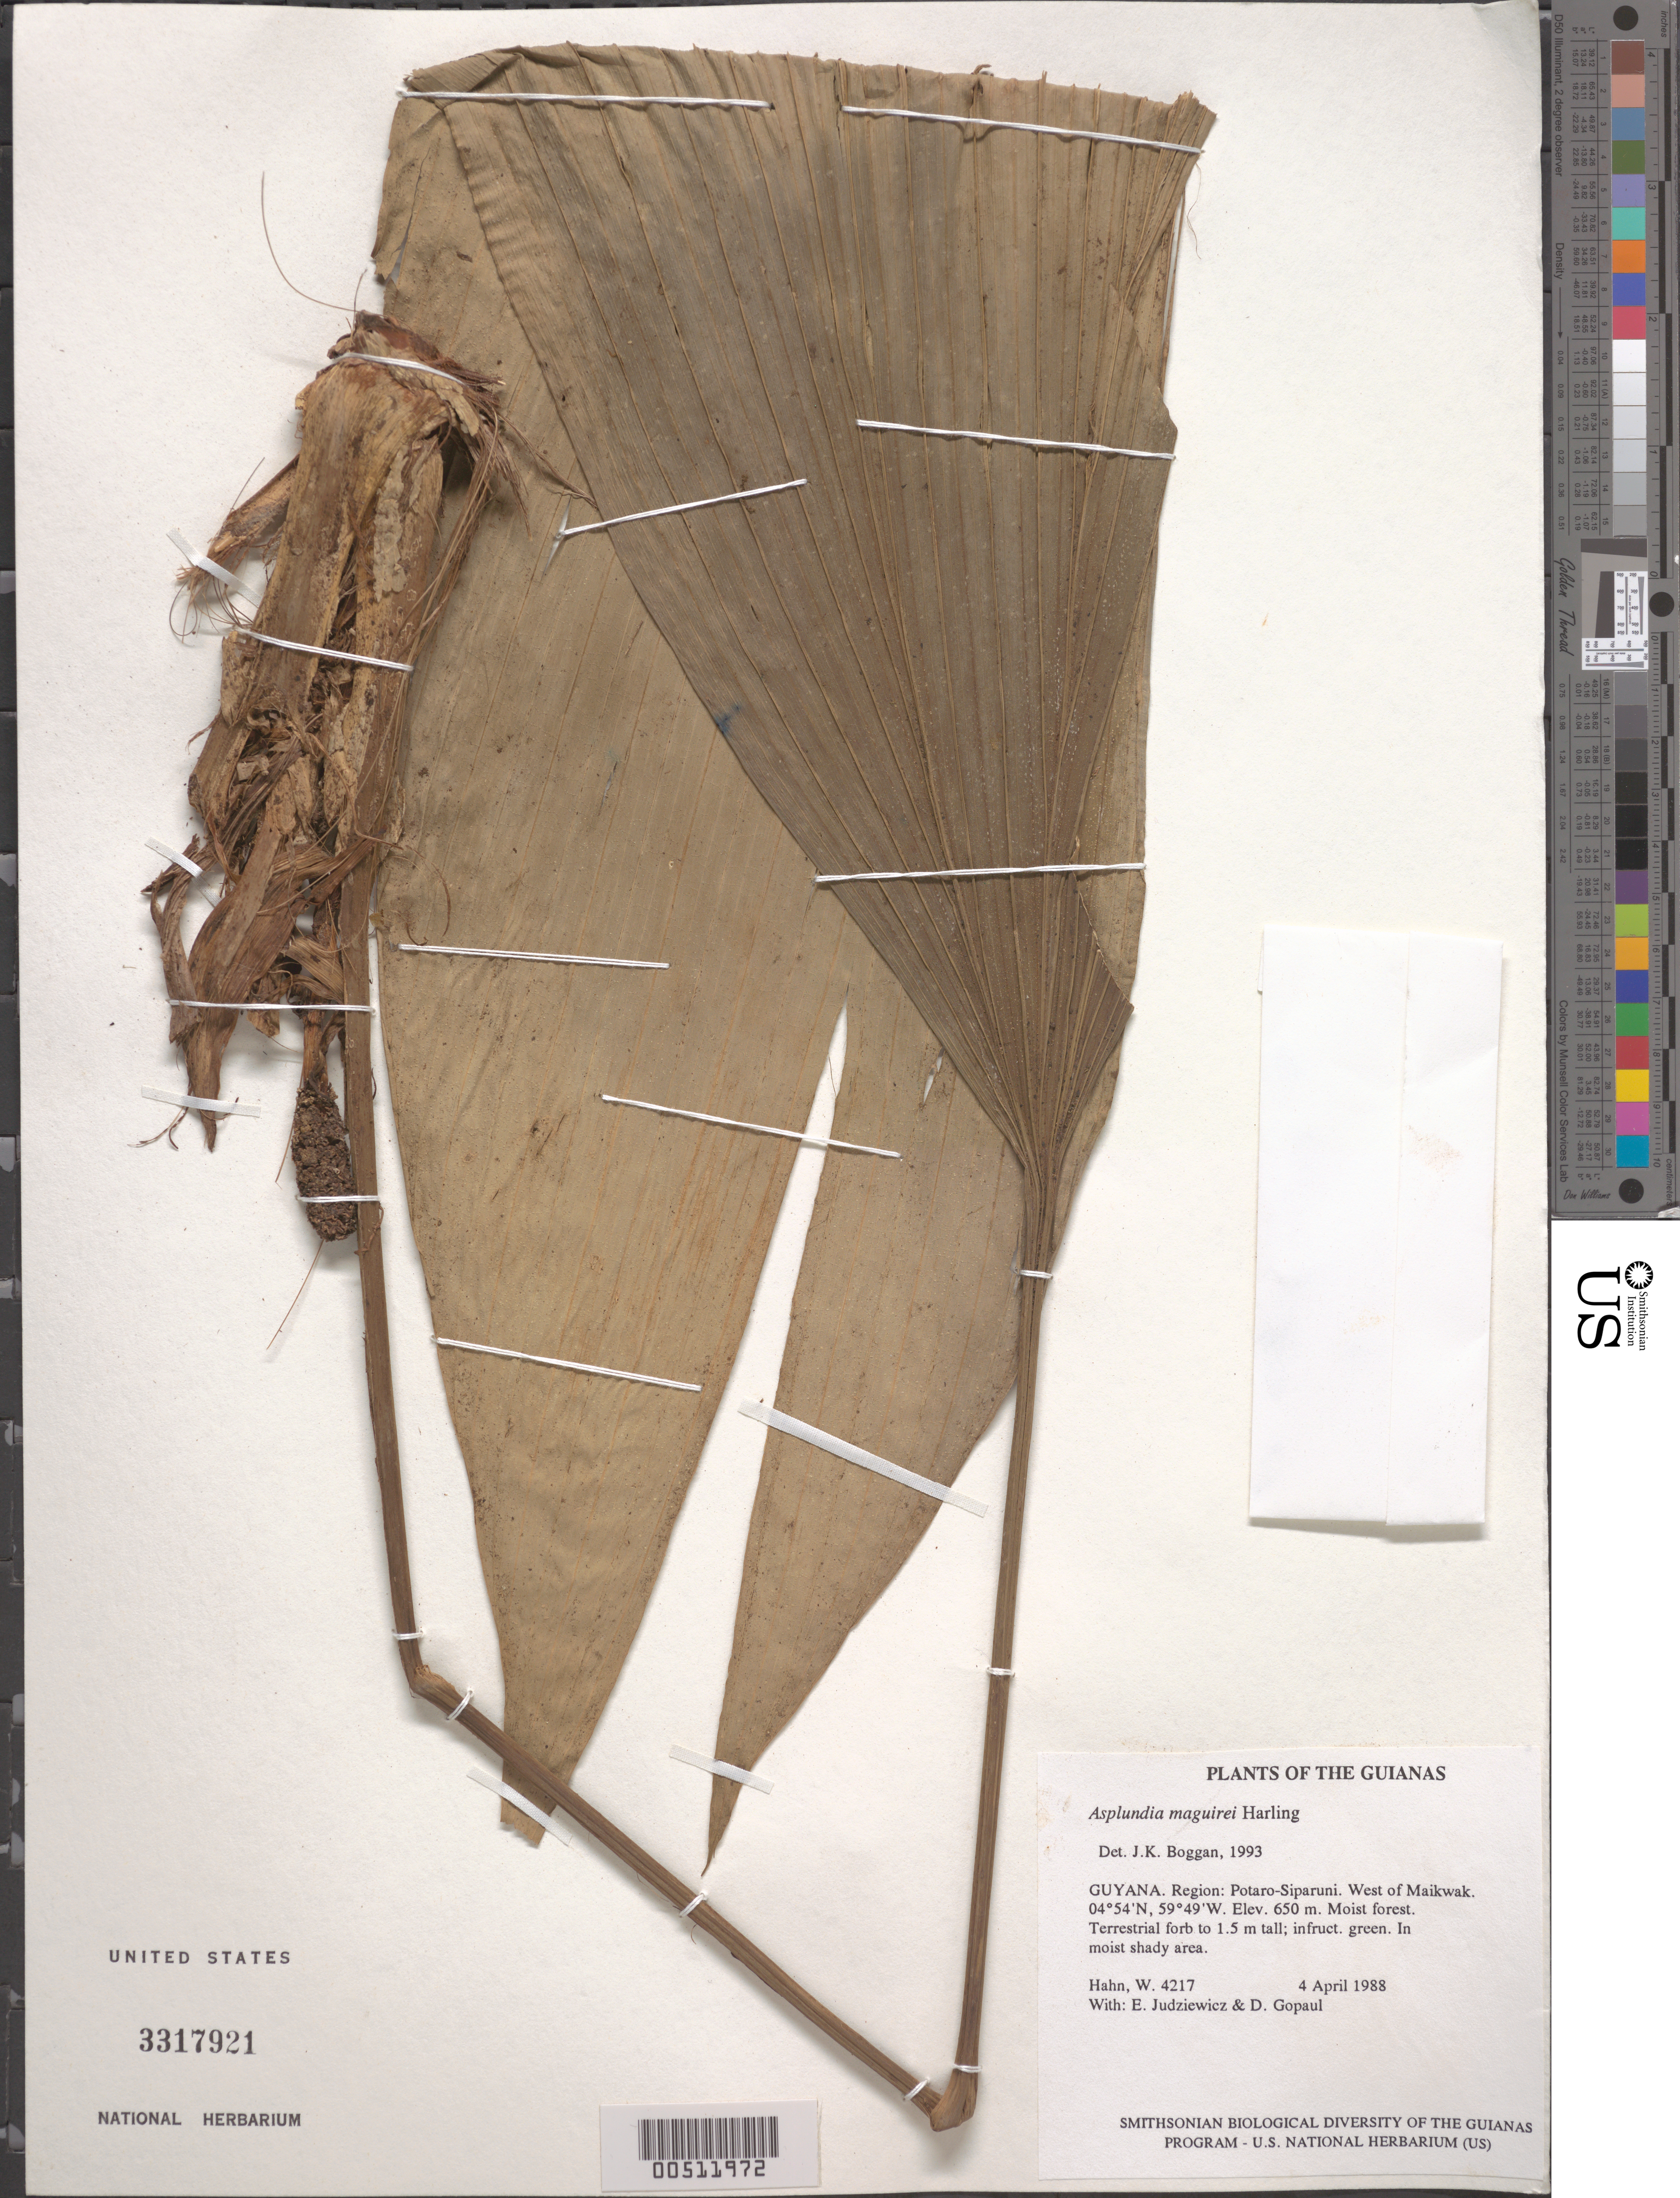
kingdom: Plantae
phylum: Tracheophyta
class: Liliopsida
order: Pandanales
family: Cyclanthaceae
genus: Asplundia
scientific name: Asplundia maguirei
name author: Harling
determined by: Boggan, J. K., (US), NMNH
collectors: W. Hahn, E. J. Judziewicz & D. Gopaul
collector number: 4217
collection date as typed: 4 April 1988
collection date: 1988-04-04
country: Guyana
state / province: Potaro-Siparuni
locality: West of Maikwak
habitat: Moist forest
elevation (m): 650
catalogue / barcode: US 3317921